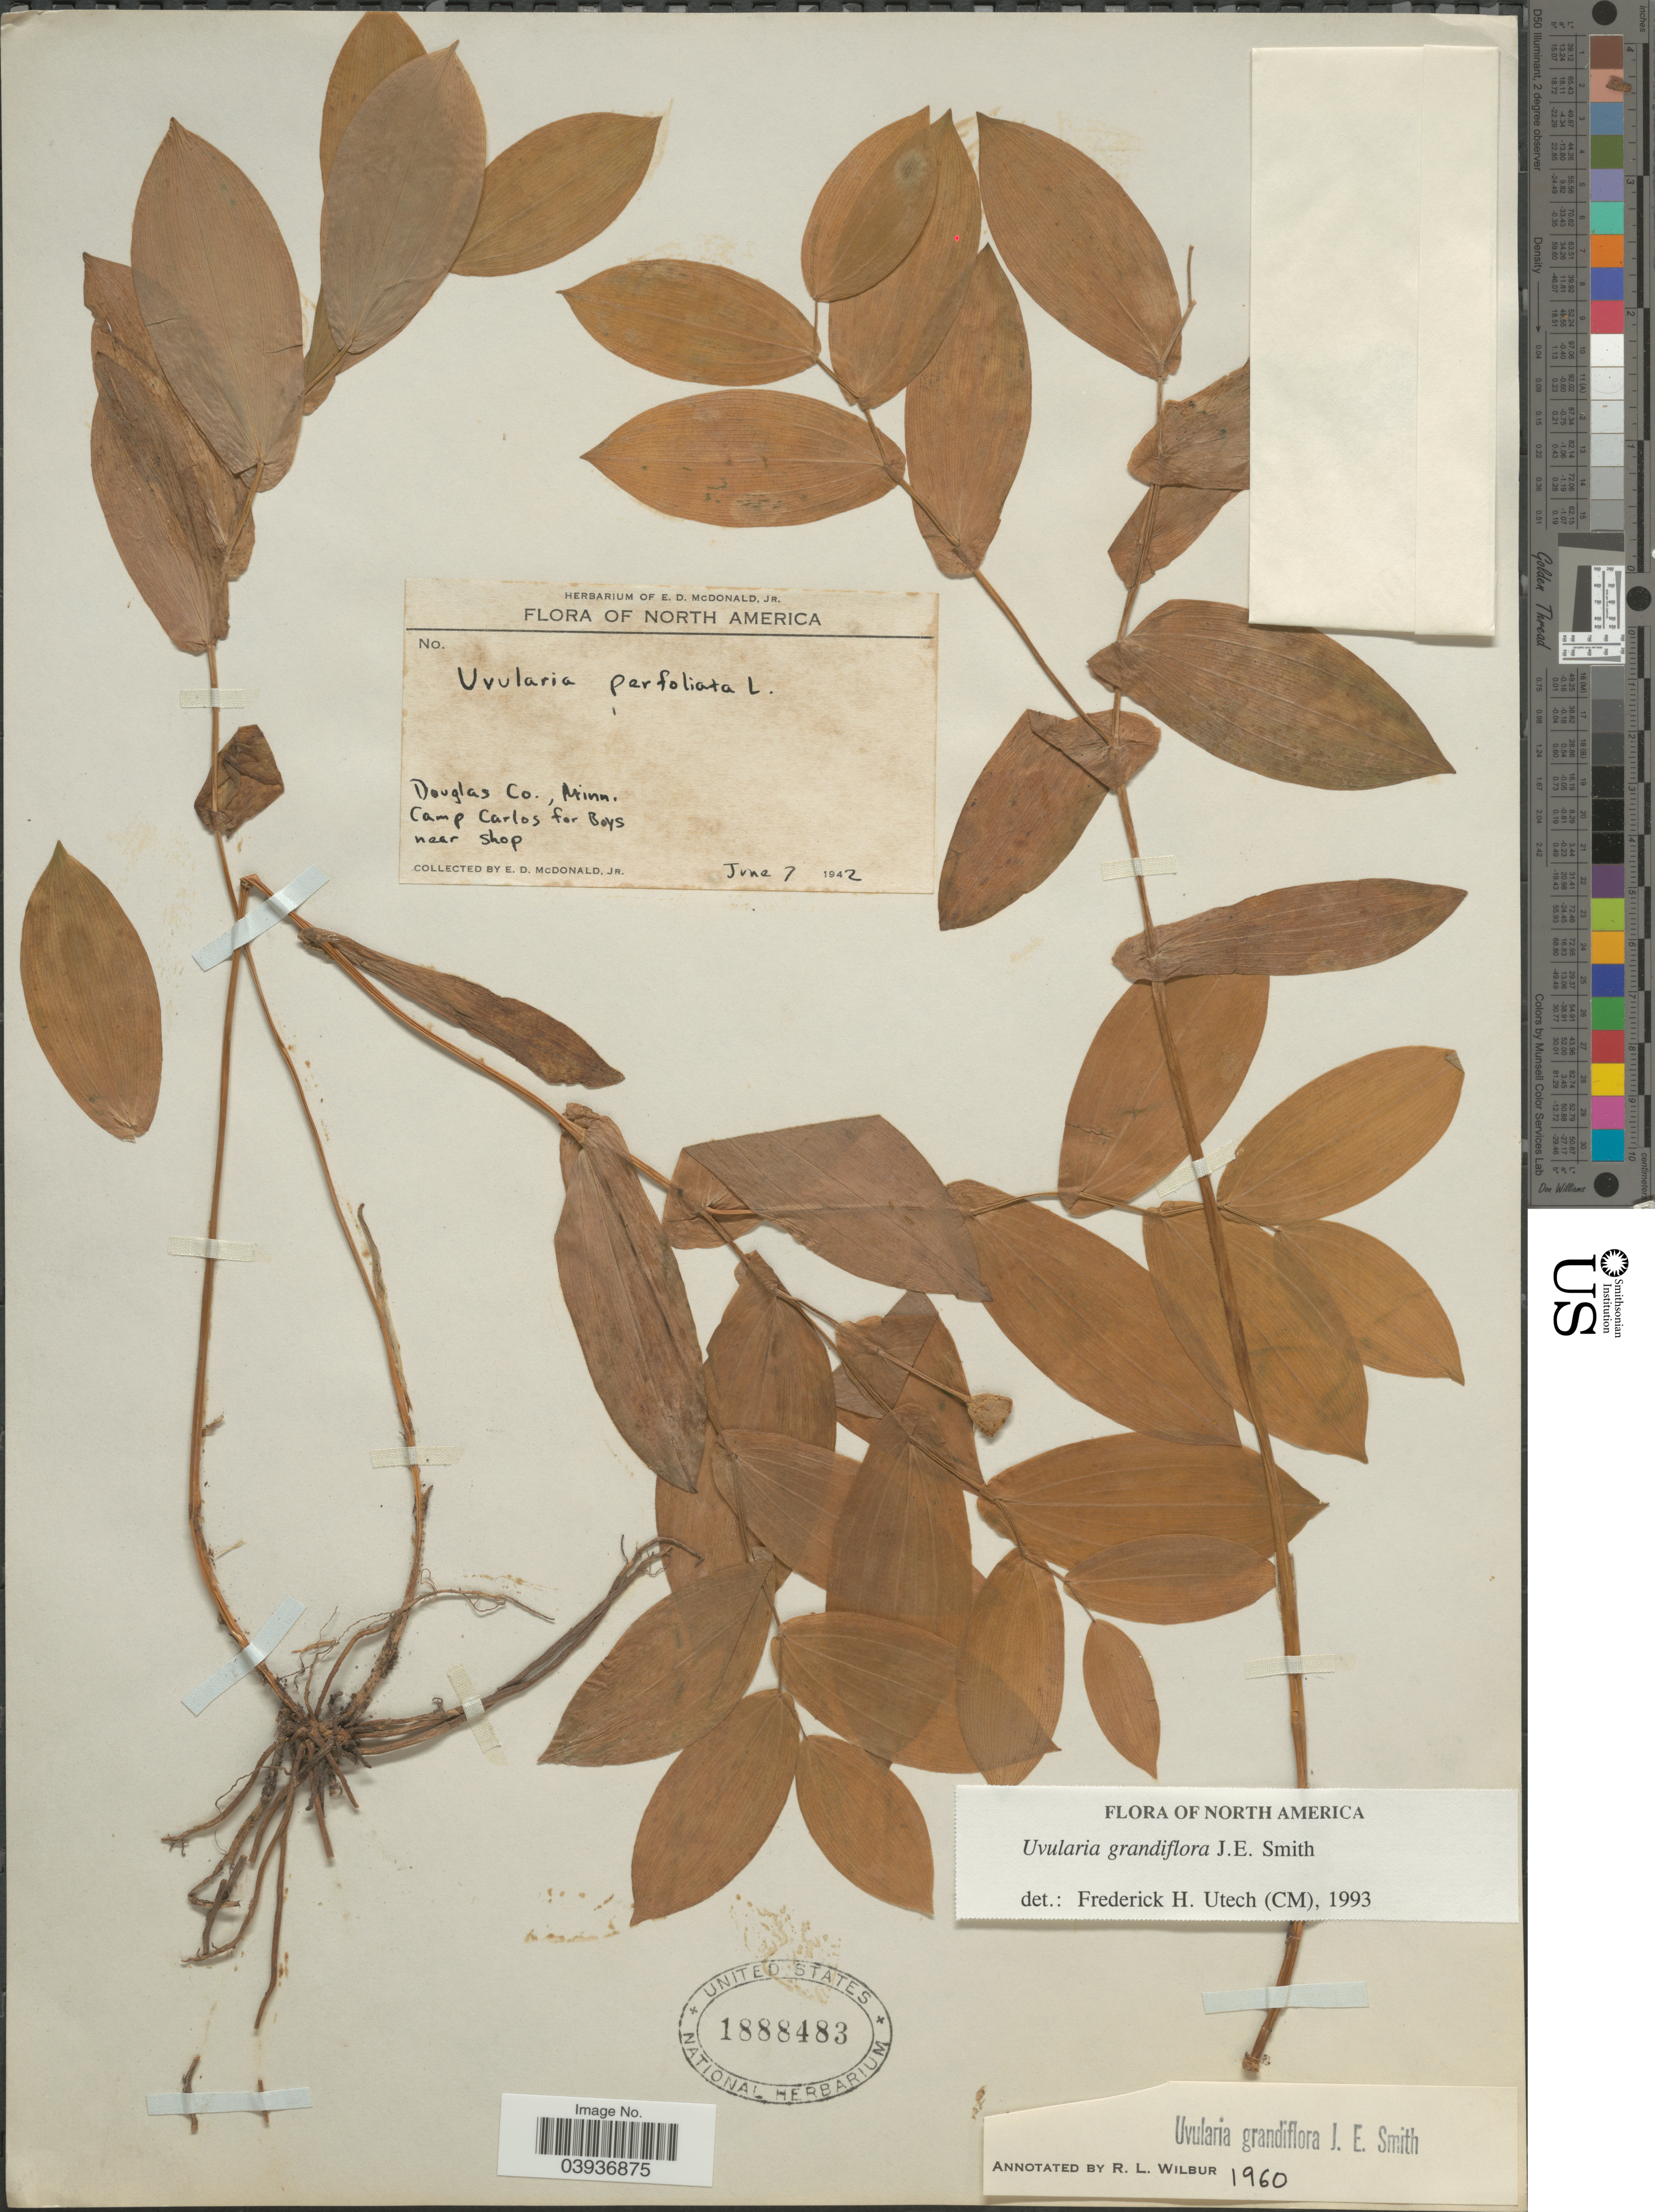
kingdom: Plantae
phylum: Tracheophyta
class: Liliopsida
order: Liliales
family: Colchicaceae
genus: Uvularia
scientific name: Uvularia grandiflora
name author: Sm.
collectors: E. D. McDonald Jr.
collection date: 1942-06-07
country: United States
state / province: Minnesota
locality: Douglas Co. Camp Carlos for Boys near shop.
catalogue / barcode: US 1888483